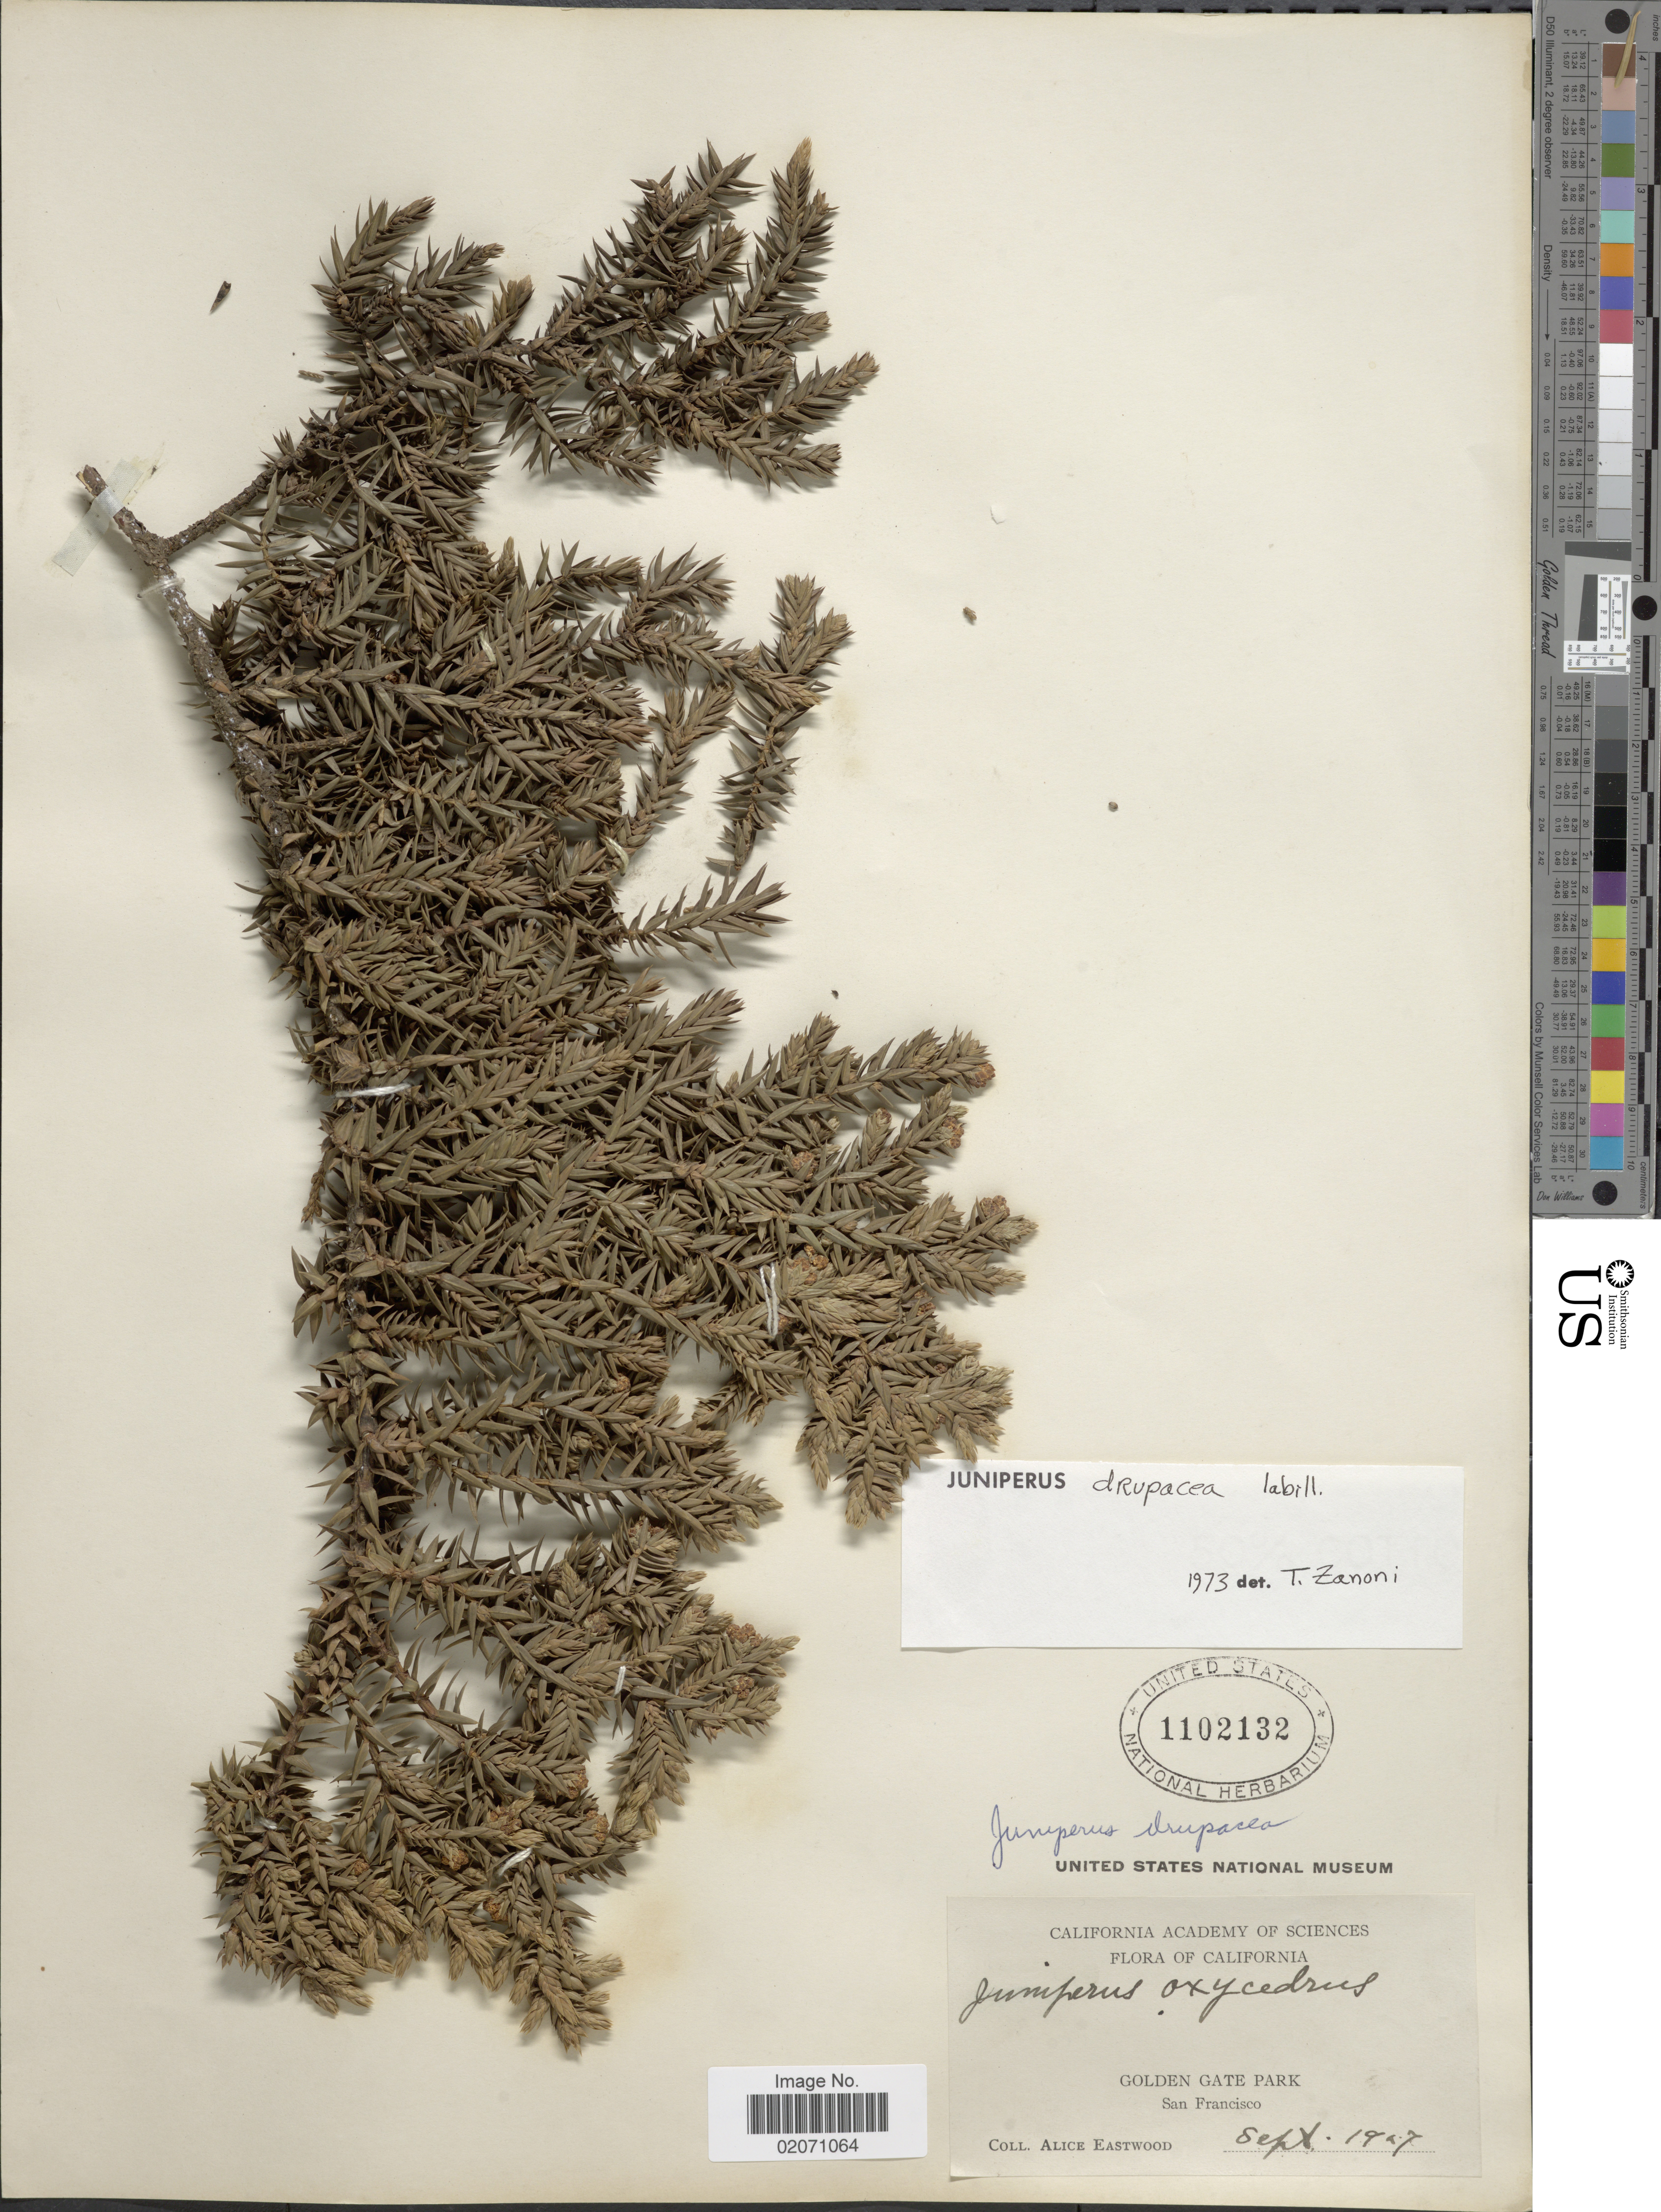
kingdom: Plantae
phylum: Tracheophyta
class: Pinopsida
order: Pinales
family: Cupressaceae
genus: Juniperus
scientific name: Juniperus drupacea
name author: Labill.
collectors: A. Eastwood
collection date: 1927-09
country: United States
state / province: California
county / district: San Francisco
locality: Golden Gate Park, San Francisco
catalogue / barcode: US 1102132